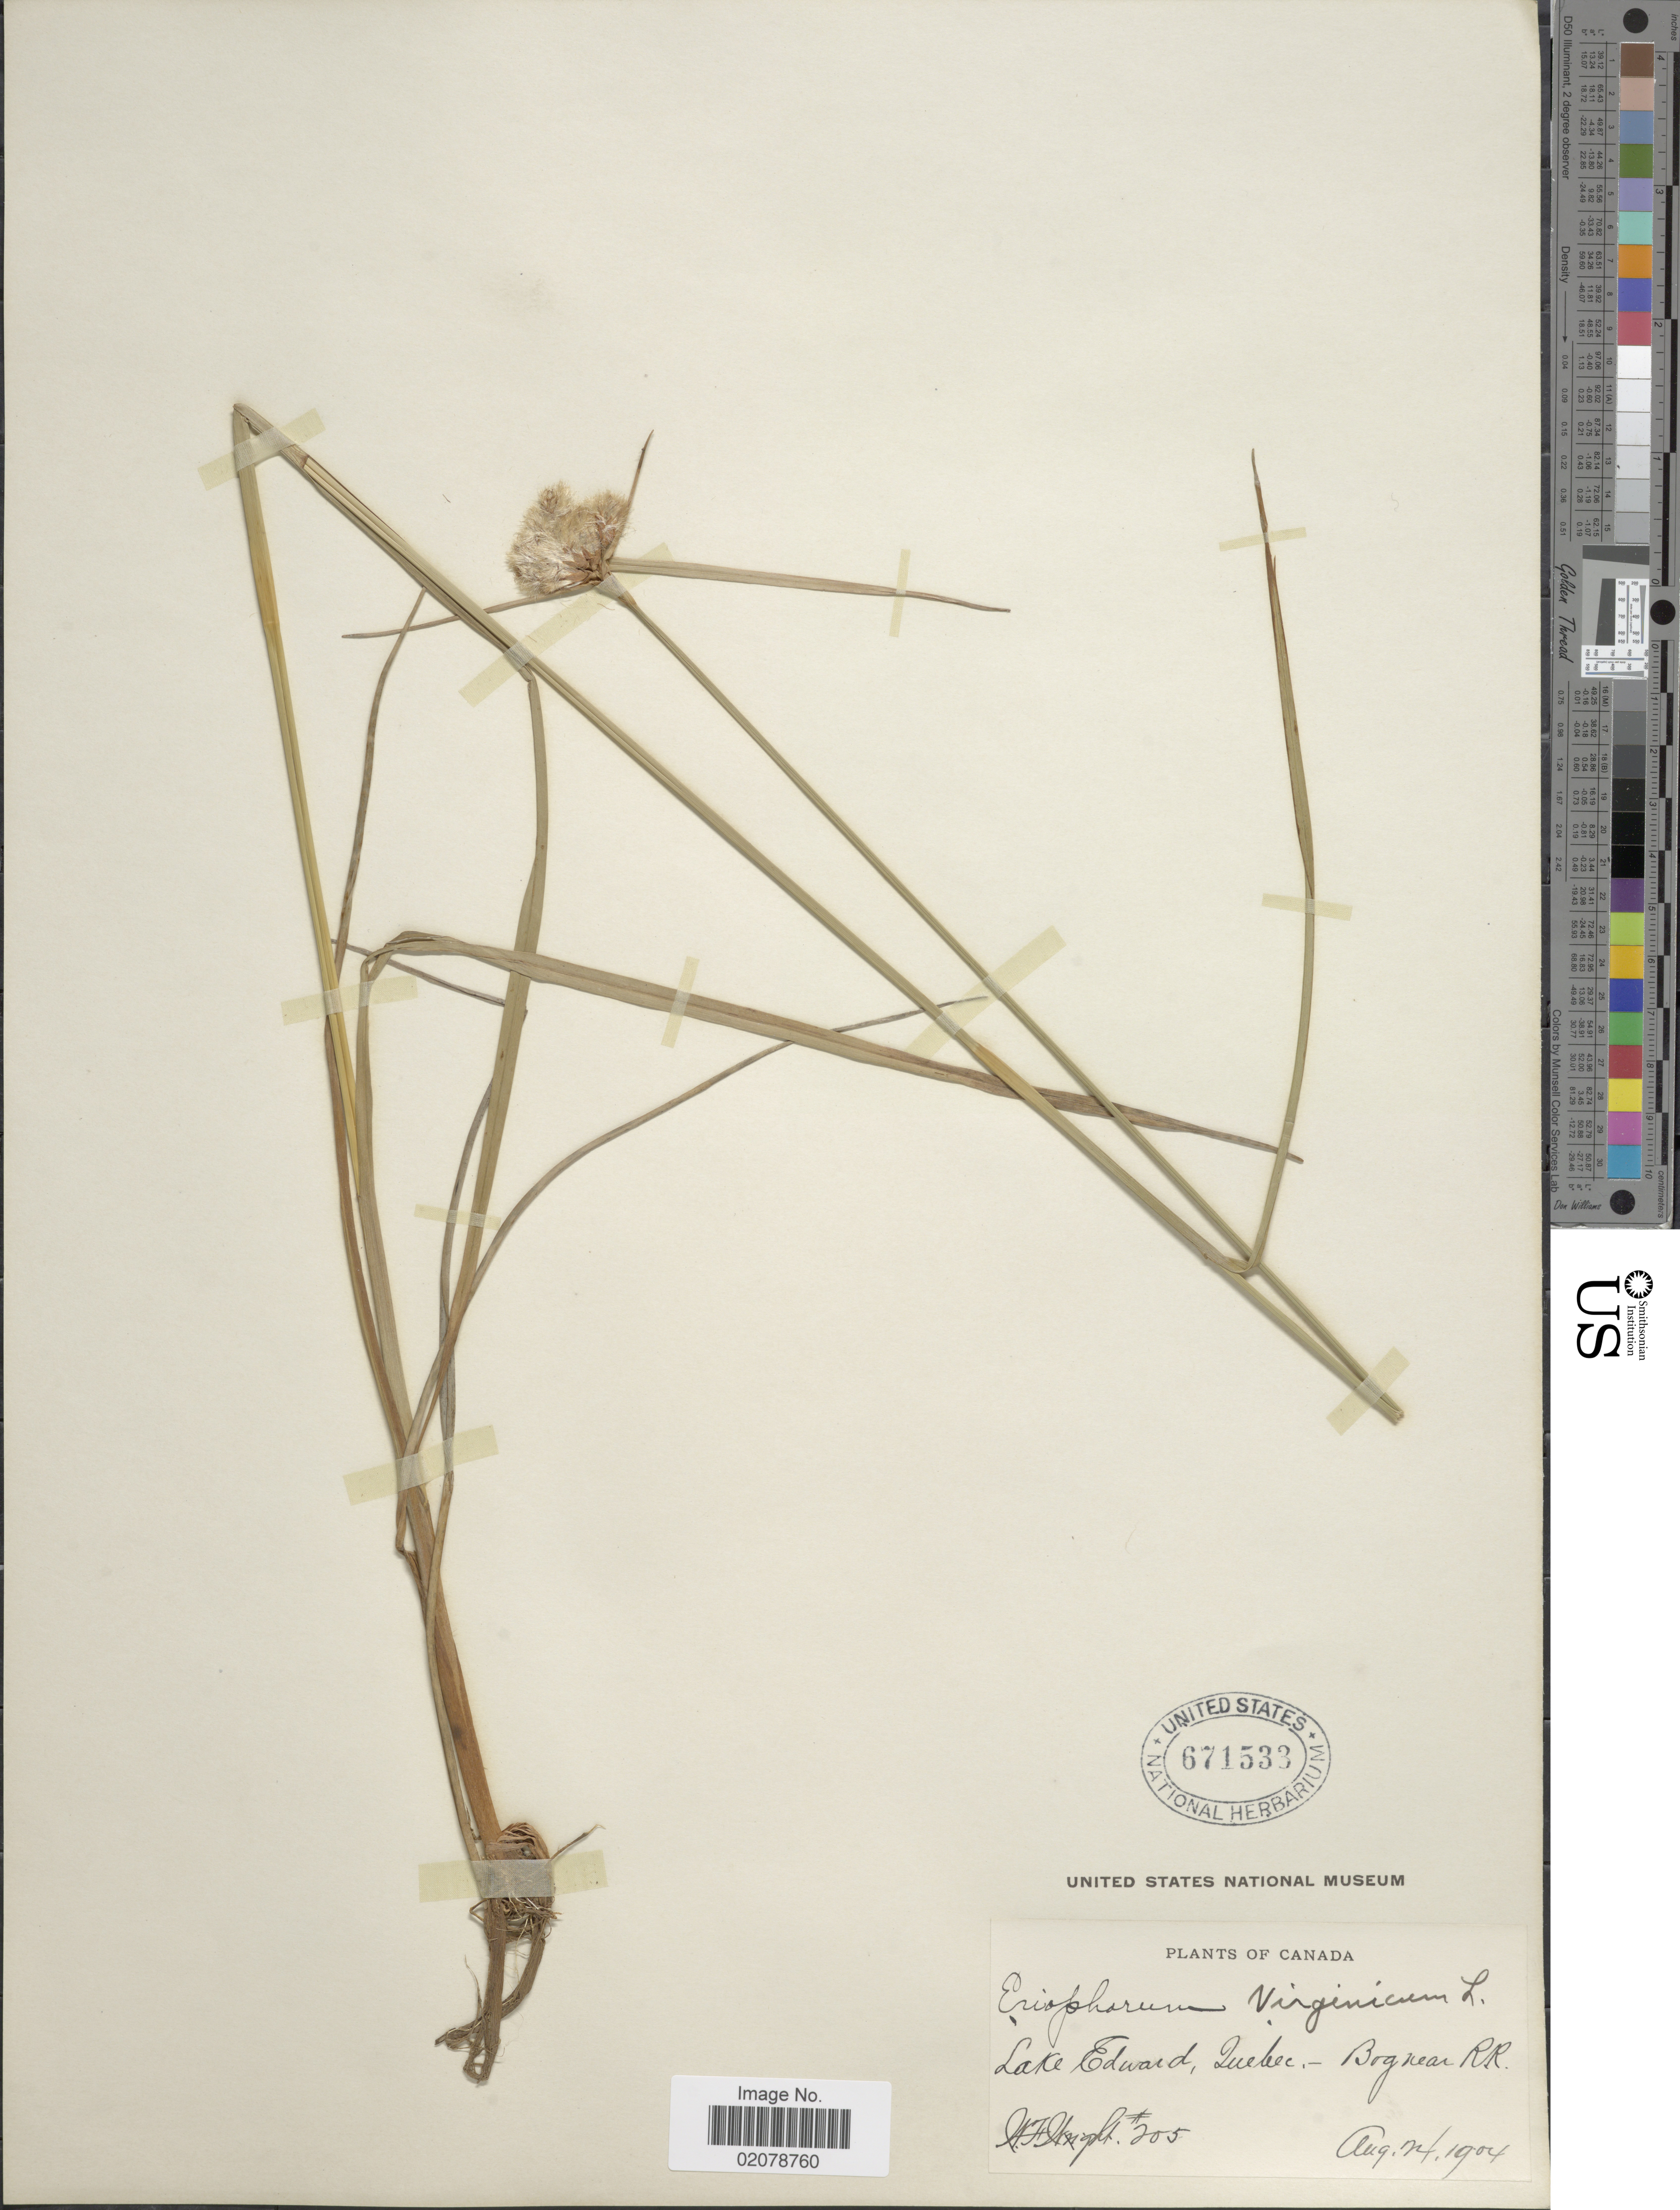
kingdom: Plantae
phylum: Tracheophyta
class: Liliopsida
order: Poales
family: Cyperaceae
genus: Eriophorum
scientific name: Eriophorum virginicum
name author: L.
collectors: W. F. Wright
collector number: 205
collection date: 1904-08-24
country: Canada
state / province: Quebec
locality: Lake Edward. - Bog near RR.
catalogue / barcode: US 671533